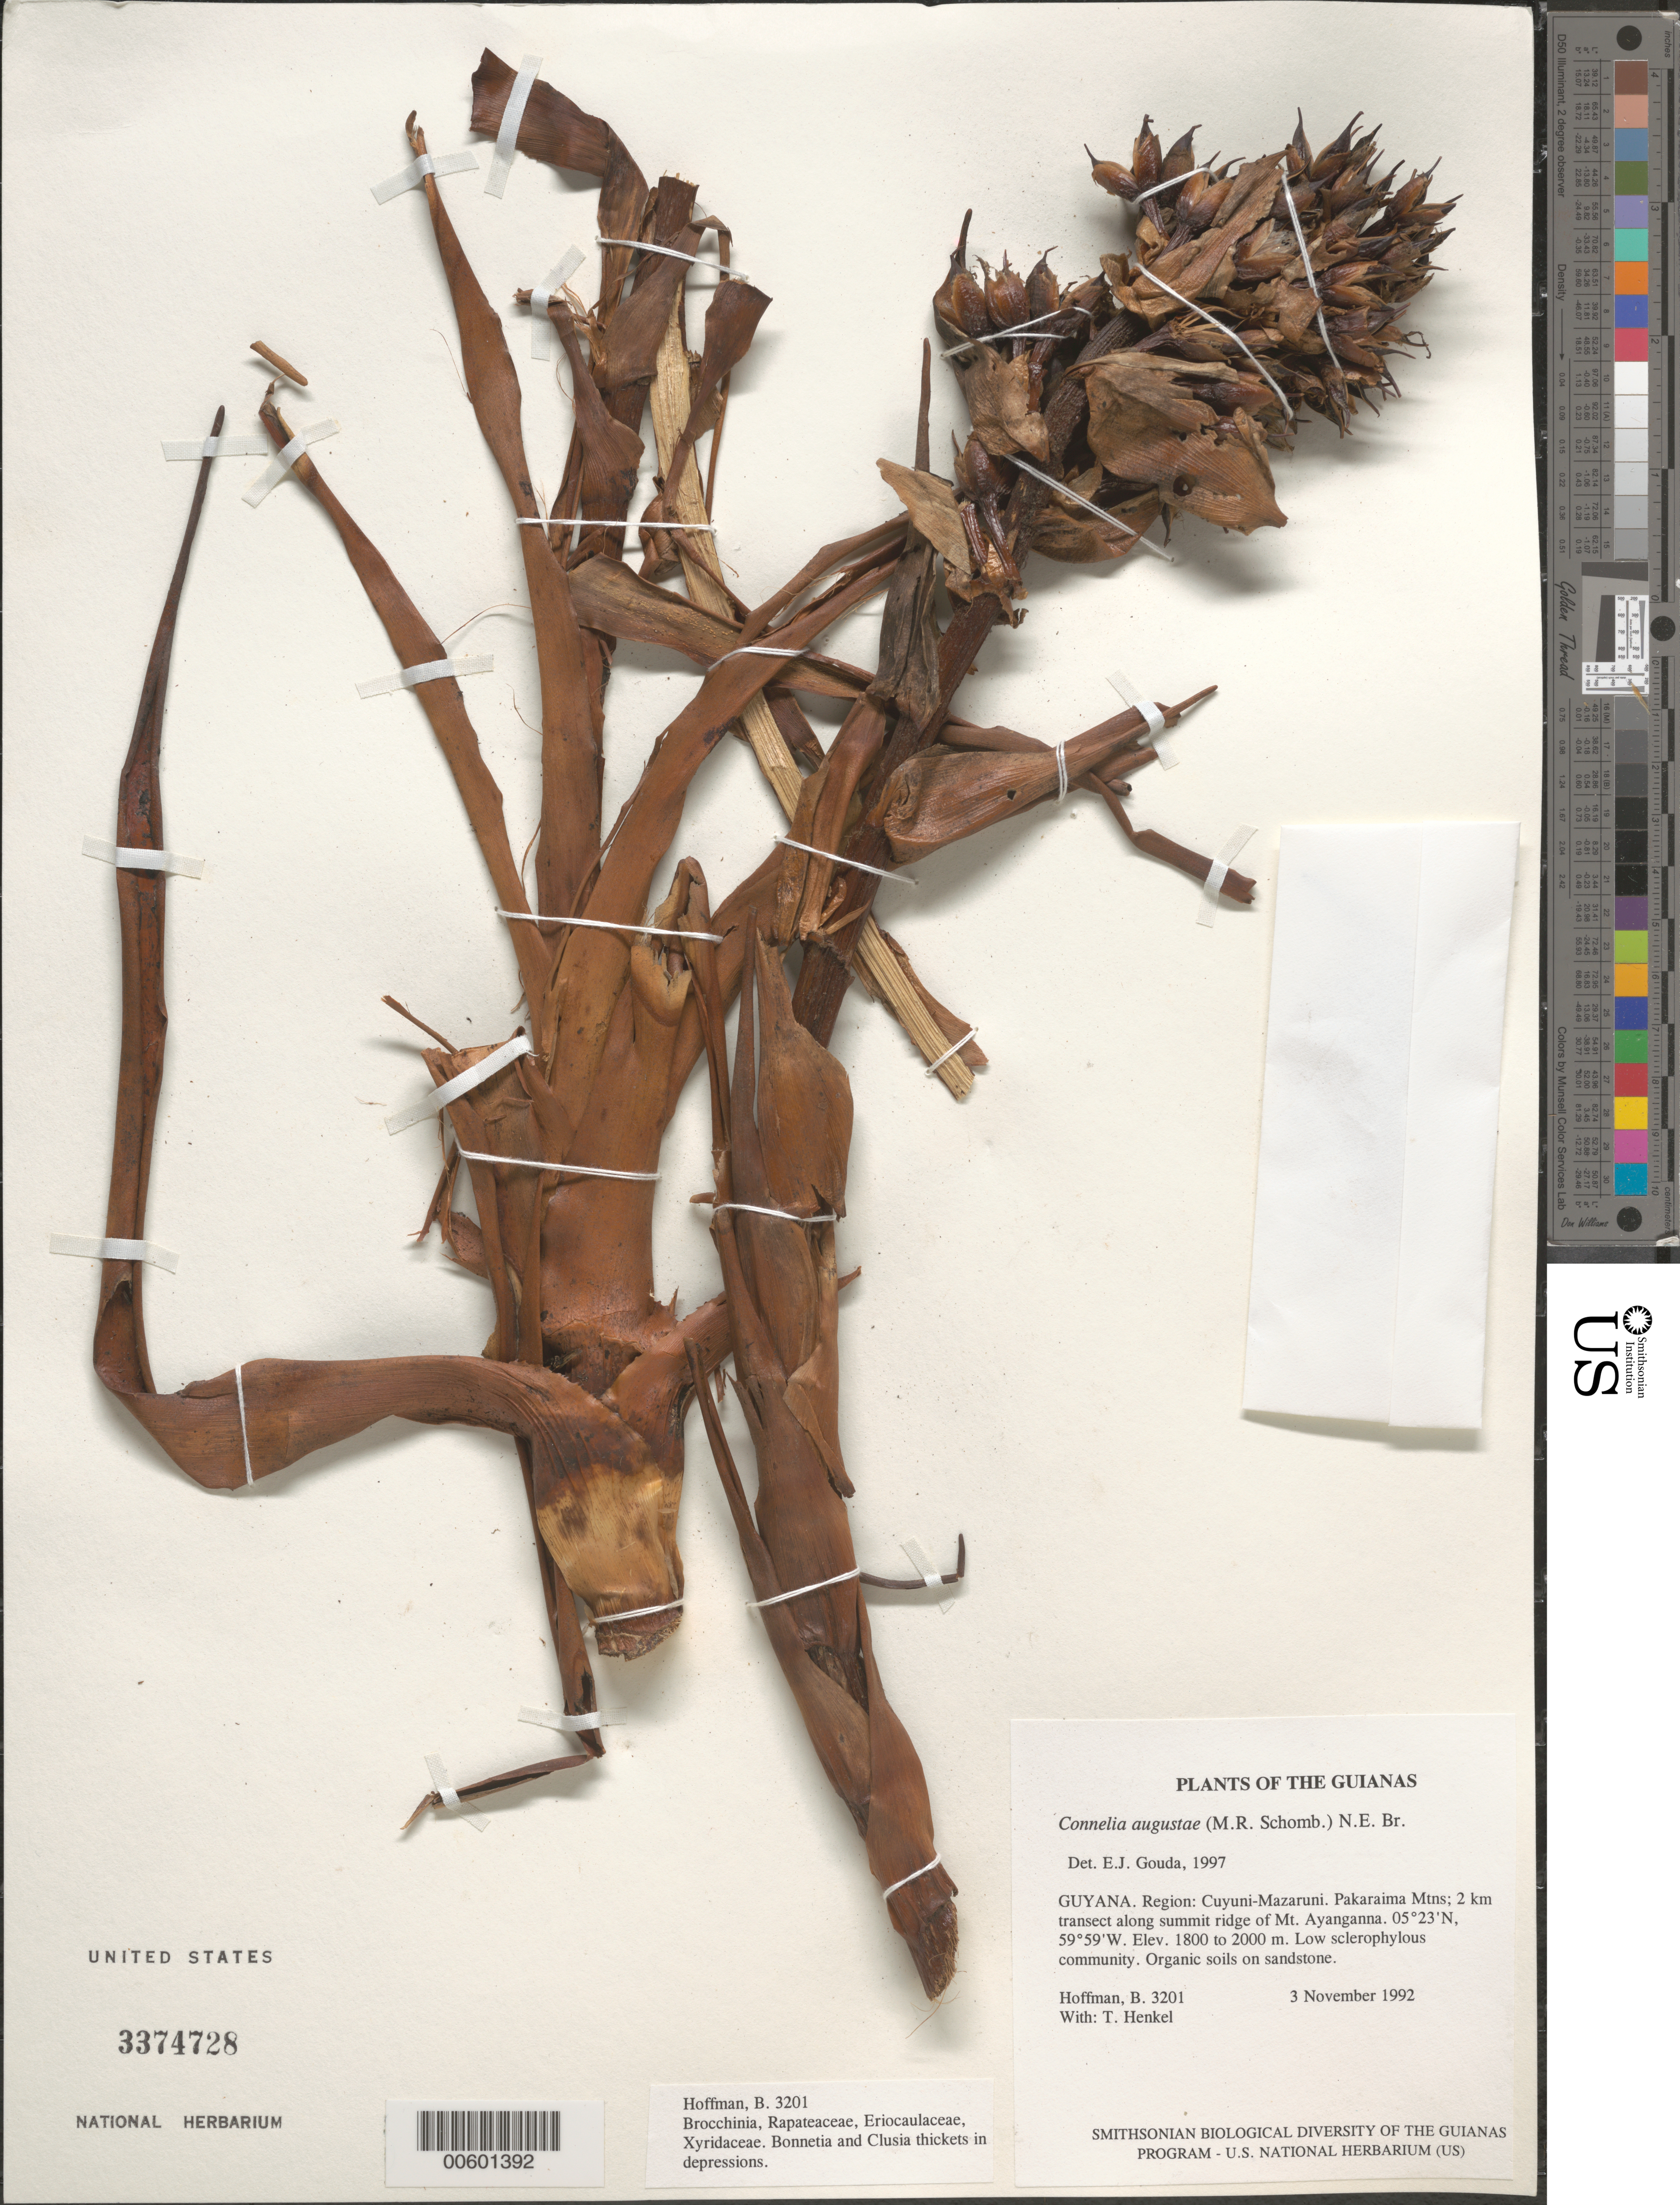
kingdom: Plantae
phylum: Tracheophyta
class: Liliopsida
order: Poales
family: Bromeliaceae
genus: Connellia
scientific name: Connellia augustae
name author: N.E. Br.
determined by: Gouda, E. J.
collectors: B. Hoffman & T. Henkel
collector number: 3201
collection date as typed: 3 November 1992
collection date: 1992-11-03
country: Guyana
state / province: Cuyuni-Mazaruni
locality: Pakaraima Mountains; 2 km transect along summit ridge of Mt. Ayanganna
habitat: Low sclerophylous community. Organic soils on sandstone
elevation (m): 1800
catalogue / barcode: US 3374728